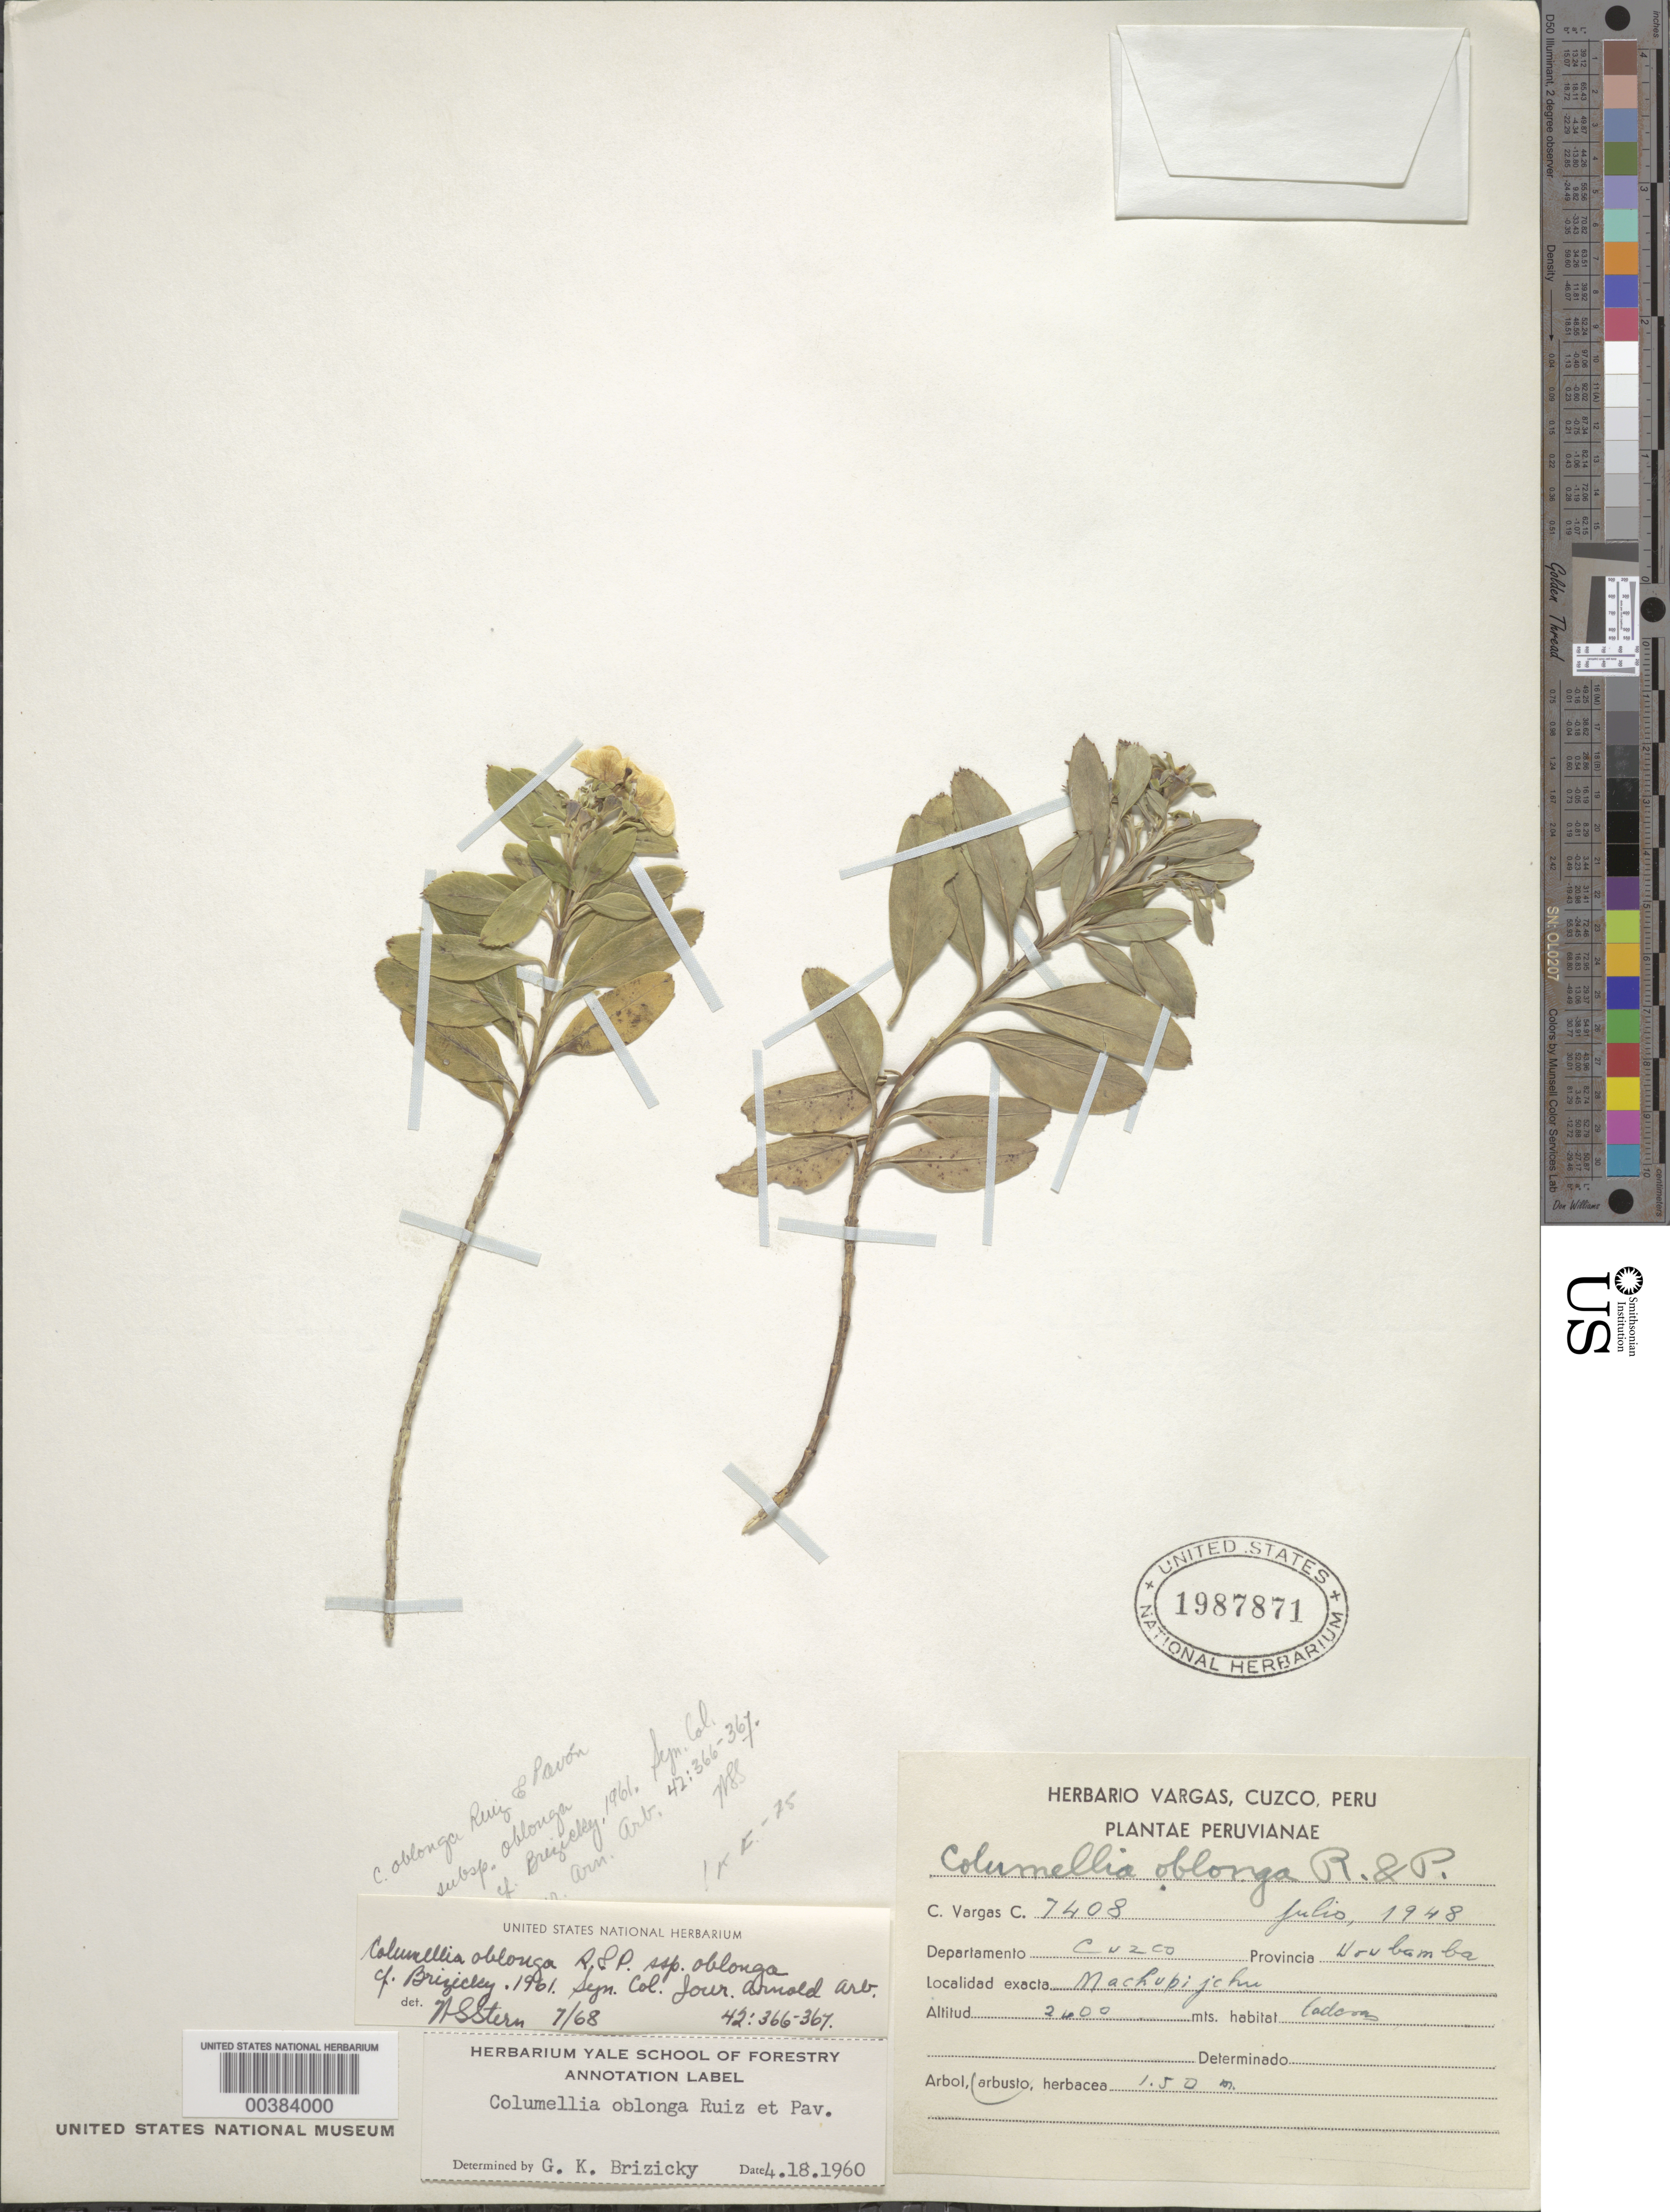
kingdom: Plantae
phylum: Tracheophyta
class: Magnoliopsida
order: Bruniales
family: Columelliaceae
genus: Columellia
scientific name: Columellia oblonga subsp. oblonga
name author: Ruiz & Pav.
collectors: C. Vargas Calderón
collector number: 7408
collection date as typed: Jul 1948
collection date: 1948-07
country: Peru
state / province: Cusco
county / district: Urubamba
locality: Machu Picchu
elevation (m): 3600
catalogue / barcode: US 1987871